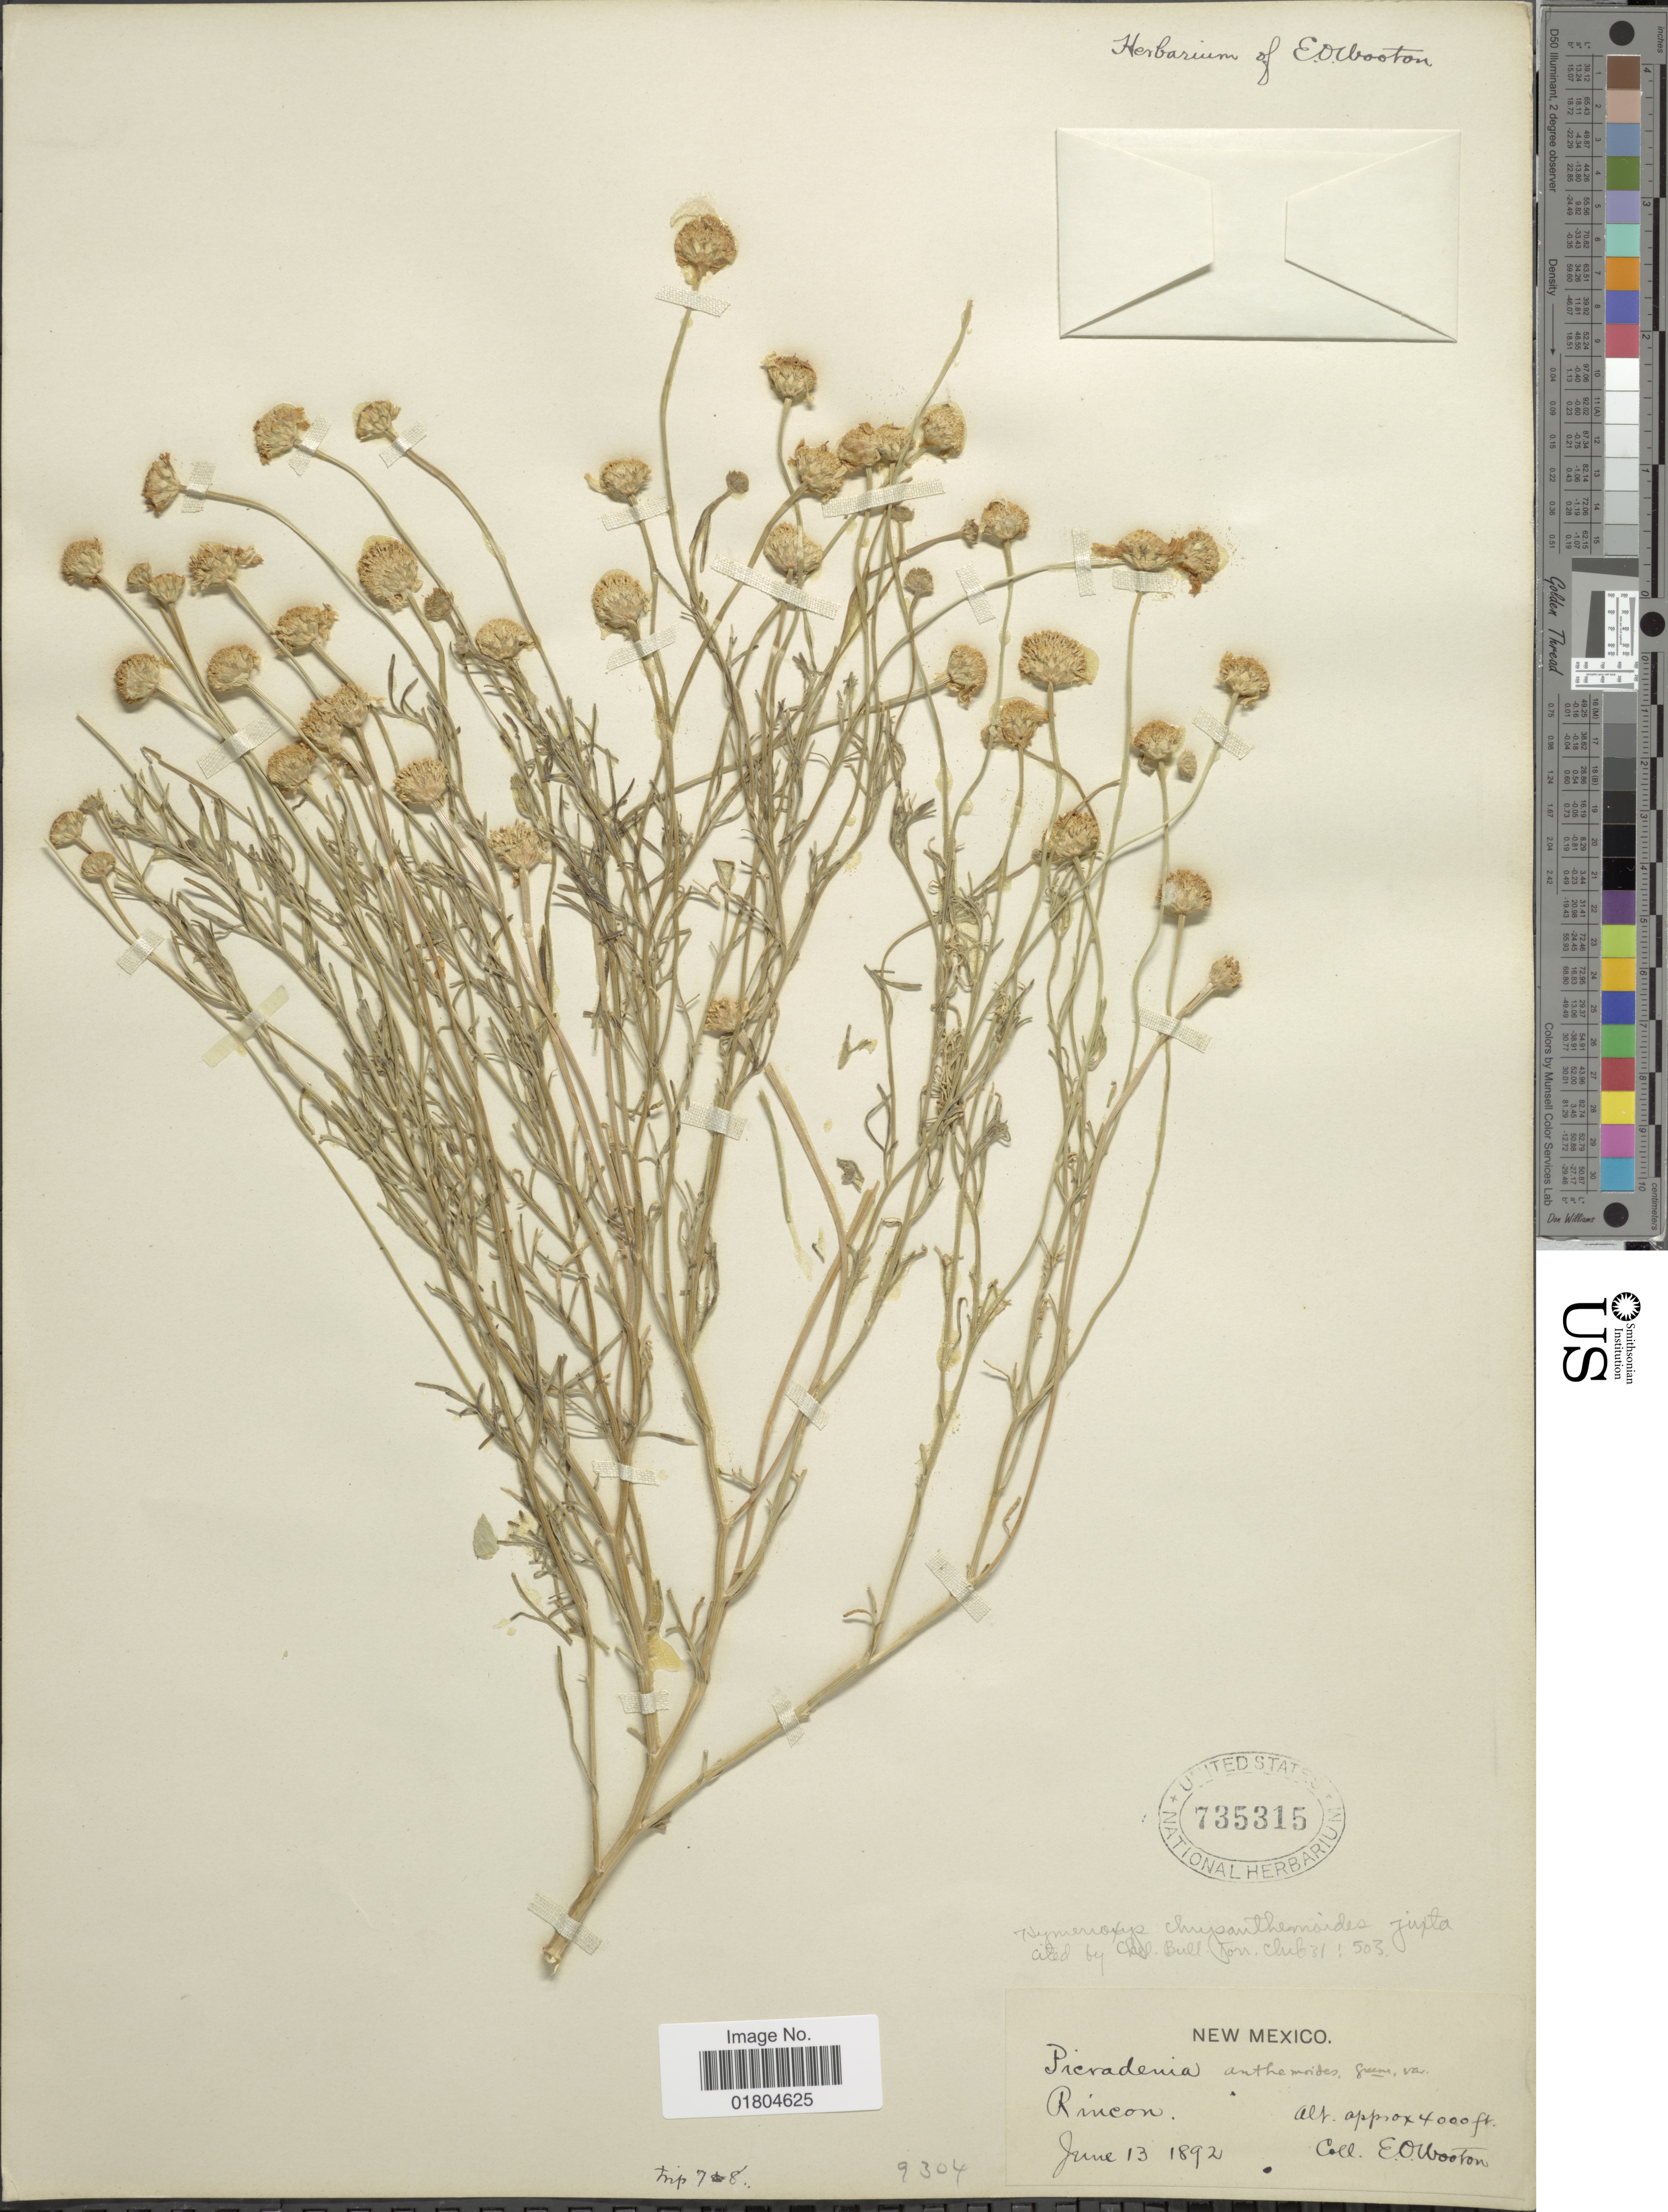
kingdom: Plantae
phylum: Tracheophyta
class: Magnoliopsida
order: Asterales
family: Asteraceae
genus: Hymenoxys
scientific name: Hymenoxys odorata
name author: DC.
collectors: E. O. Wooton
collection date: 1892-06-13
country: United States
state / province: New Mexico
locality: Rincon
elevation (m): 1219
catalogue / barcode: US 735315